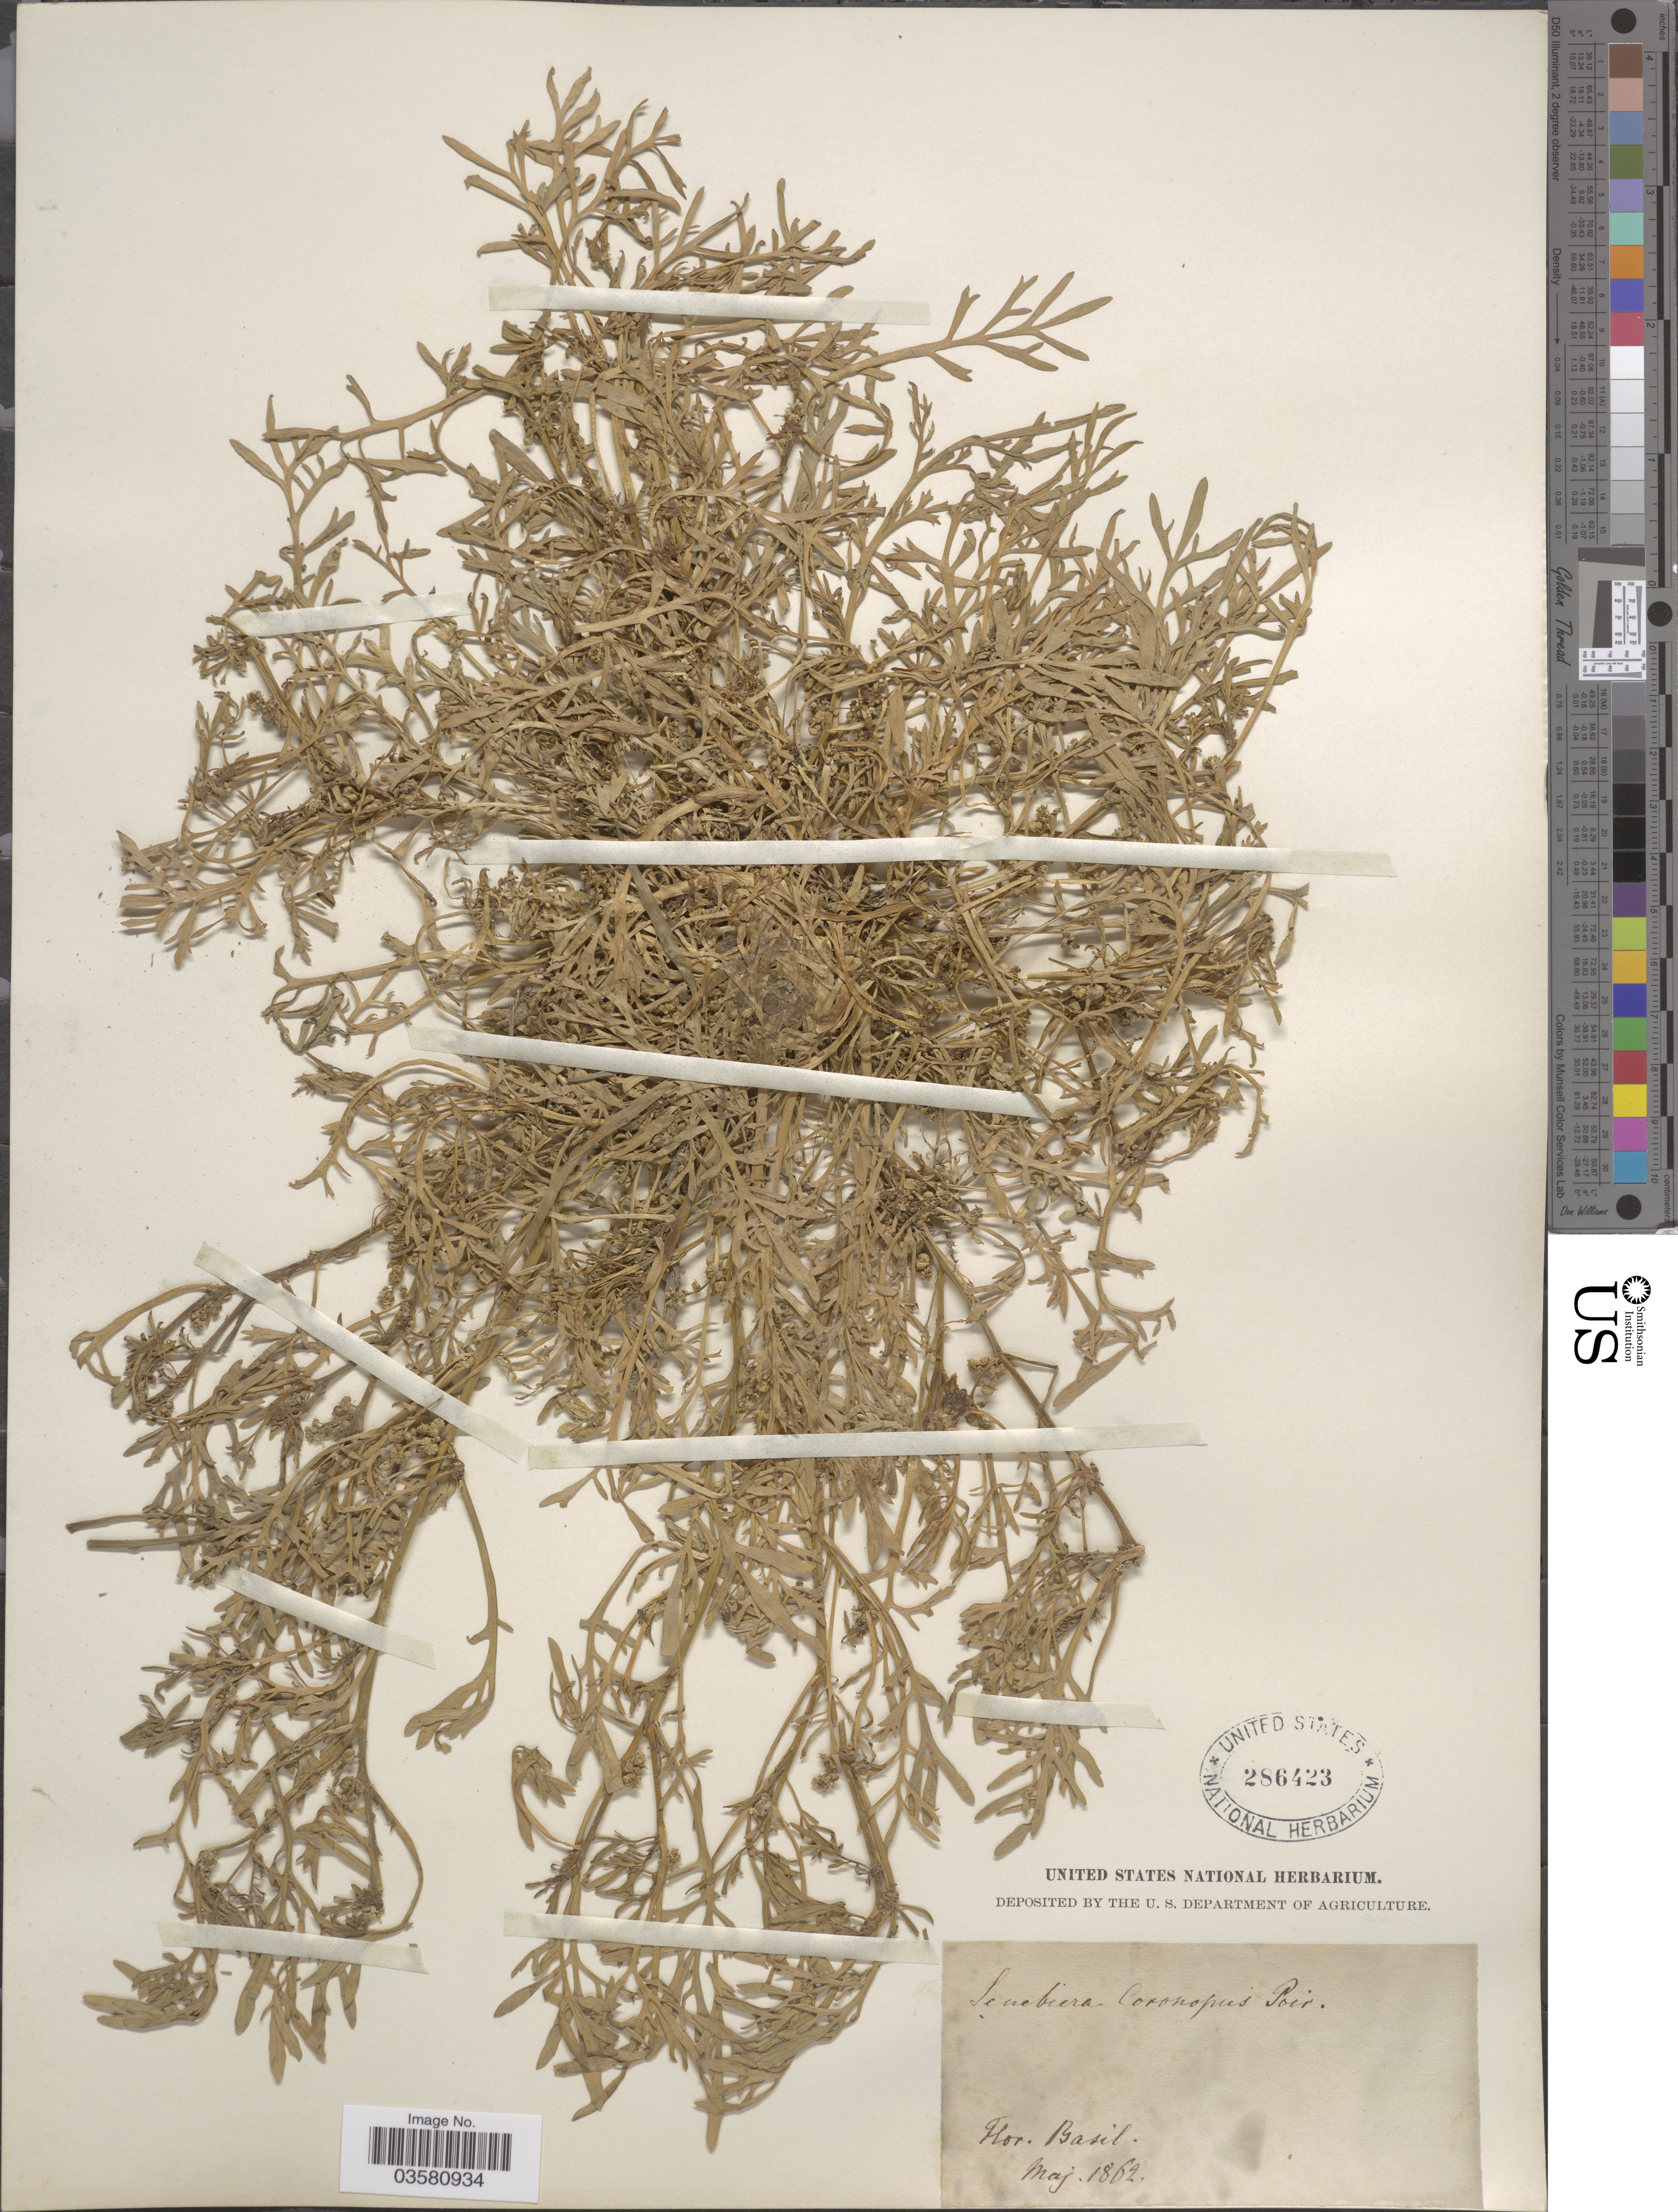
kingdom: Plantae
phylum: Tracheophyta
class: Magnoliopsida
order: Brassicales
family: Brassicaceae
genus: Lepidium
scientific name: Lepidium coronopus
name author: (L.) Al-Shehbaz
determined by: Strong, M. T., (US), Smithsonian Institution - National Museum of Natural History (UNITED STATES)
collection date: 1862-05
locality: Basil.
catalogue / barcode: US 286423